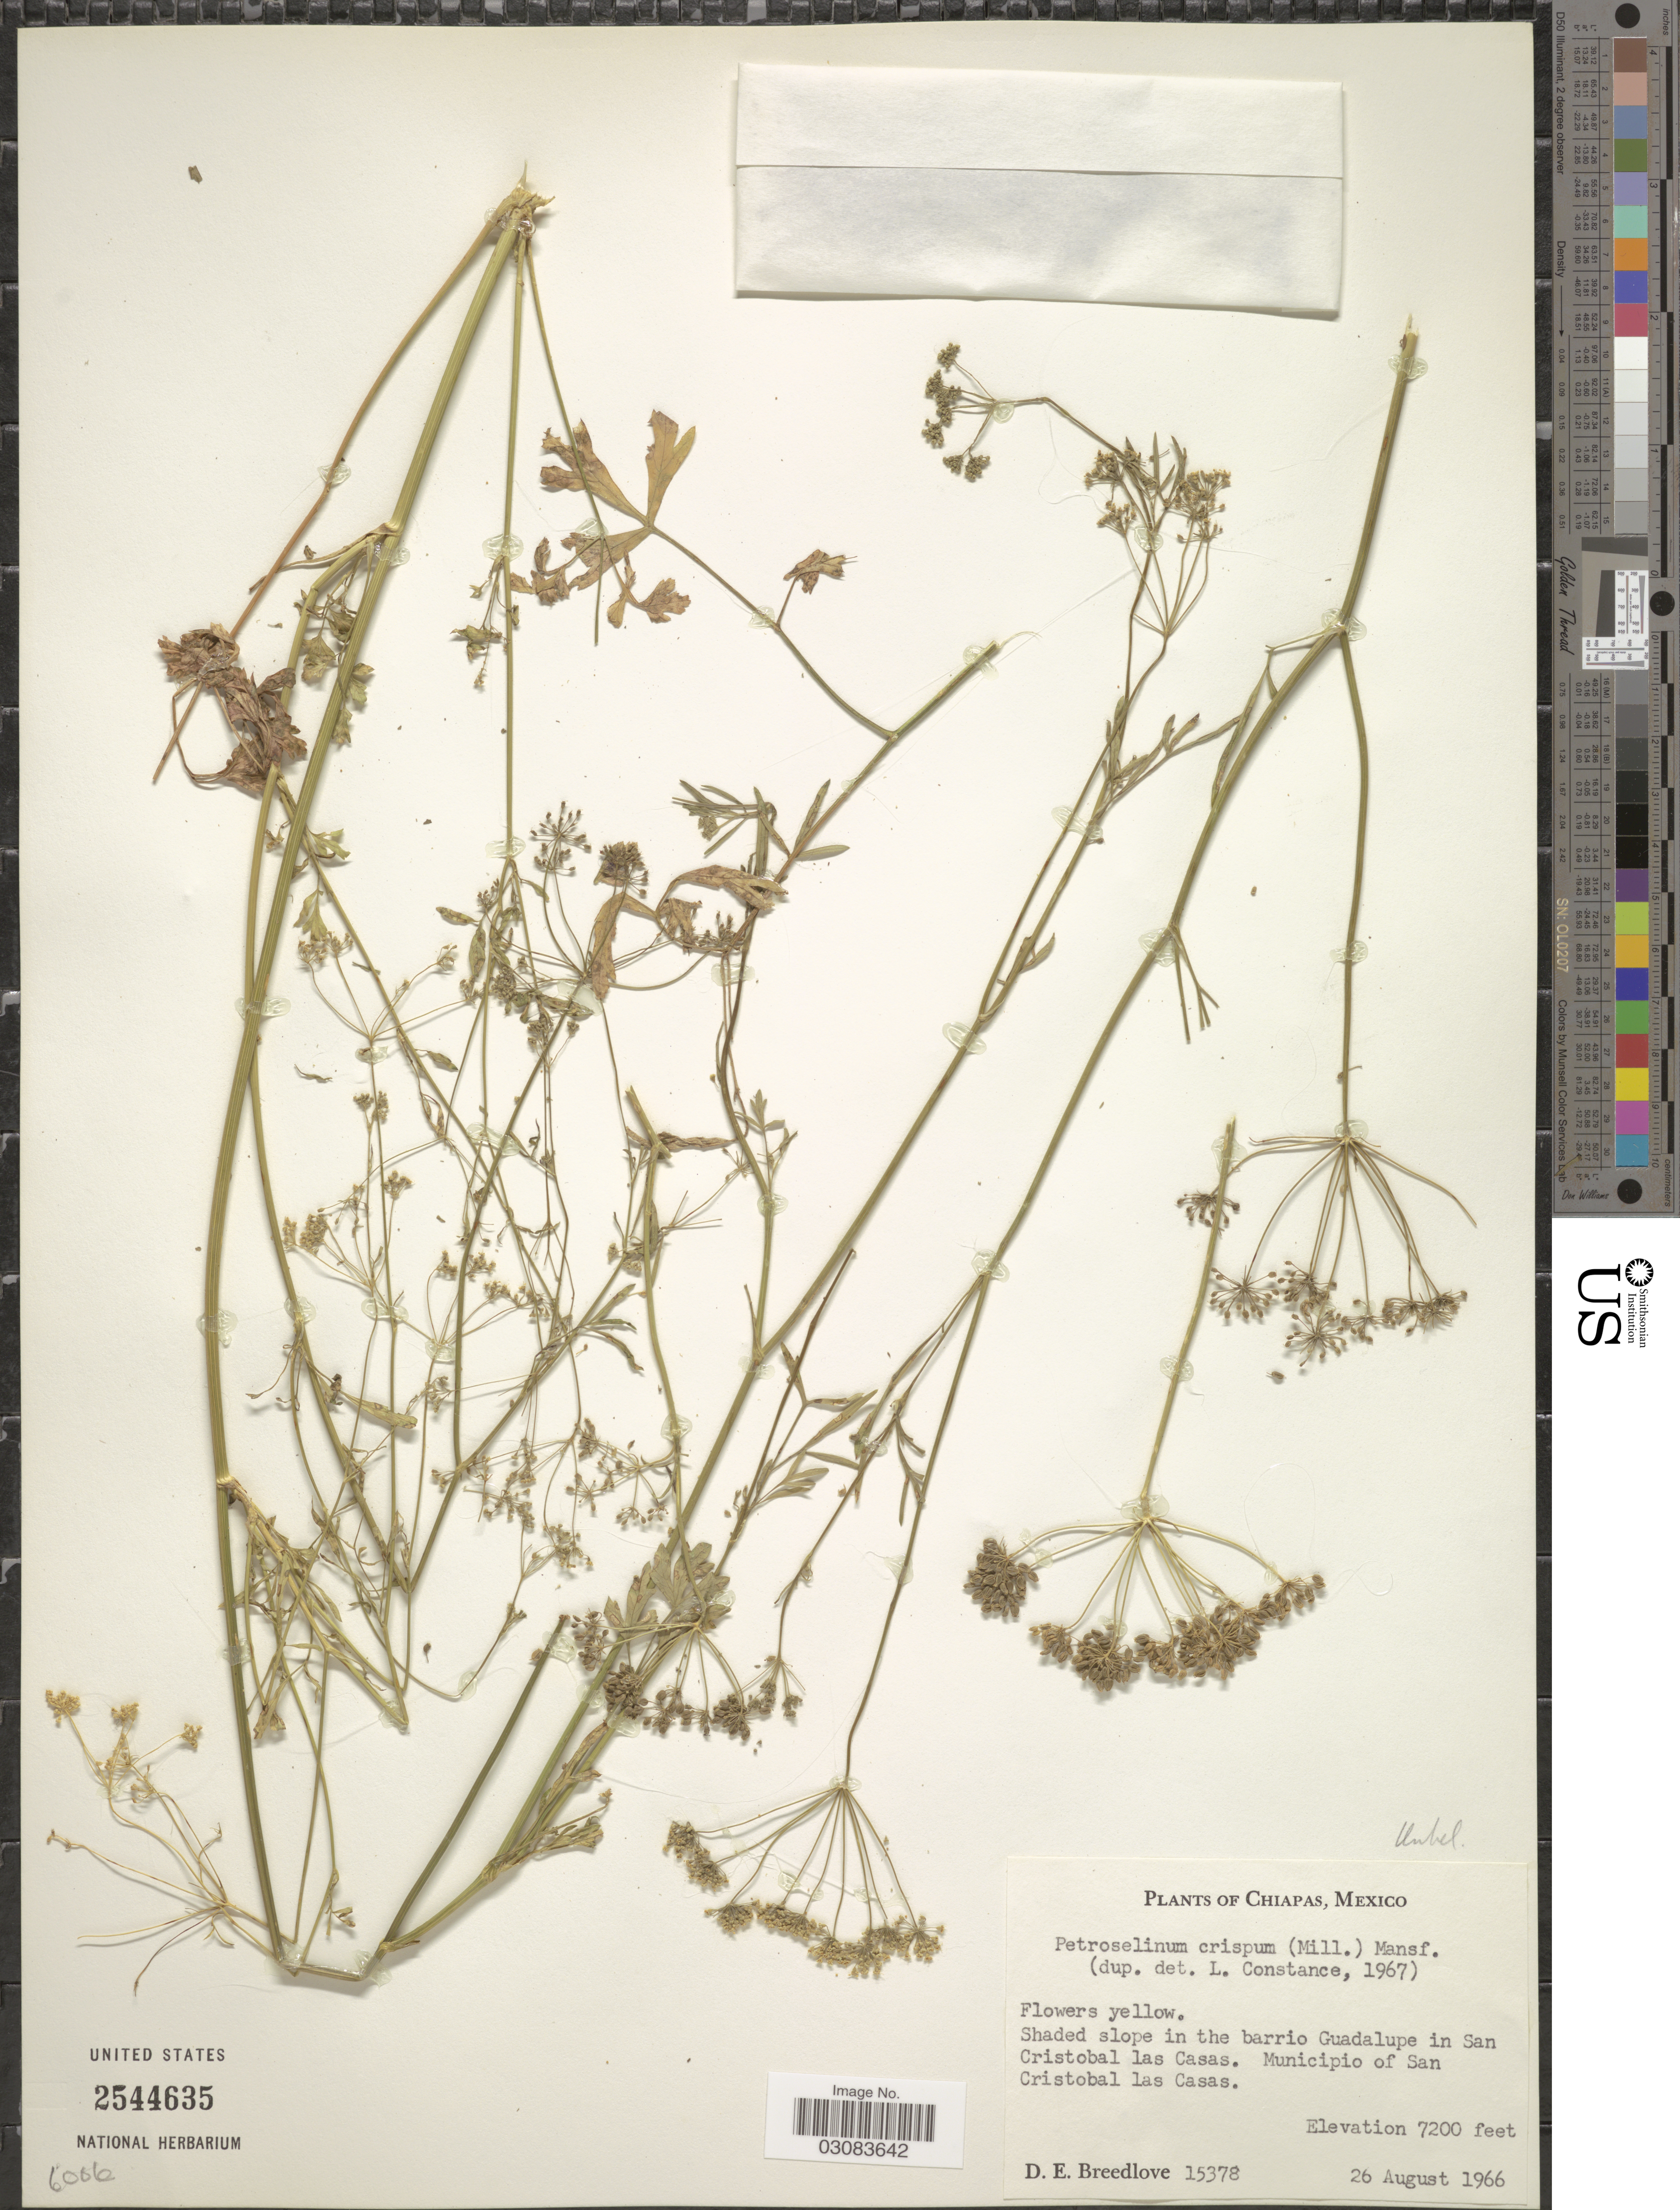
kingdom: Plantae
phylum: Tracheophyta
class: Magnoliopsida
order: Apiales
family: Apiaceae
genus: Petroselinum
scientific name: Petroselinum crispum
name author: (Mill.) Fuss.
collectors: D. E. Breedlove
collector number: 15378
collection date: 1966-08-26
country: Mexico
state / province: Chiapas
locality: Shaded slope in the barrio Guadalupe in San Cristobal las Casas. Municipio of San Cristobal las Casas.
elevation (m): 2195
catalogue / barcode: US 2544635